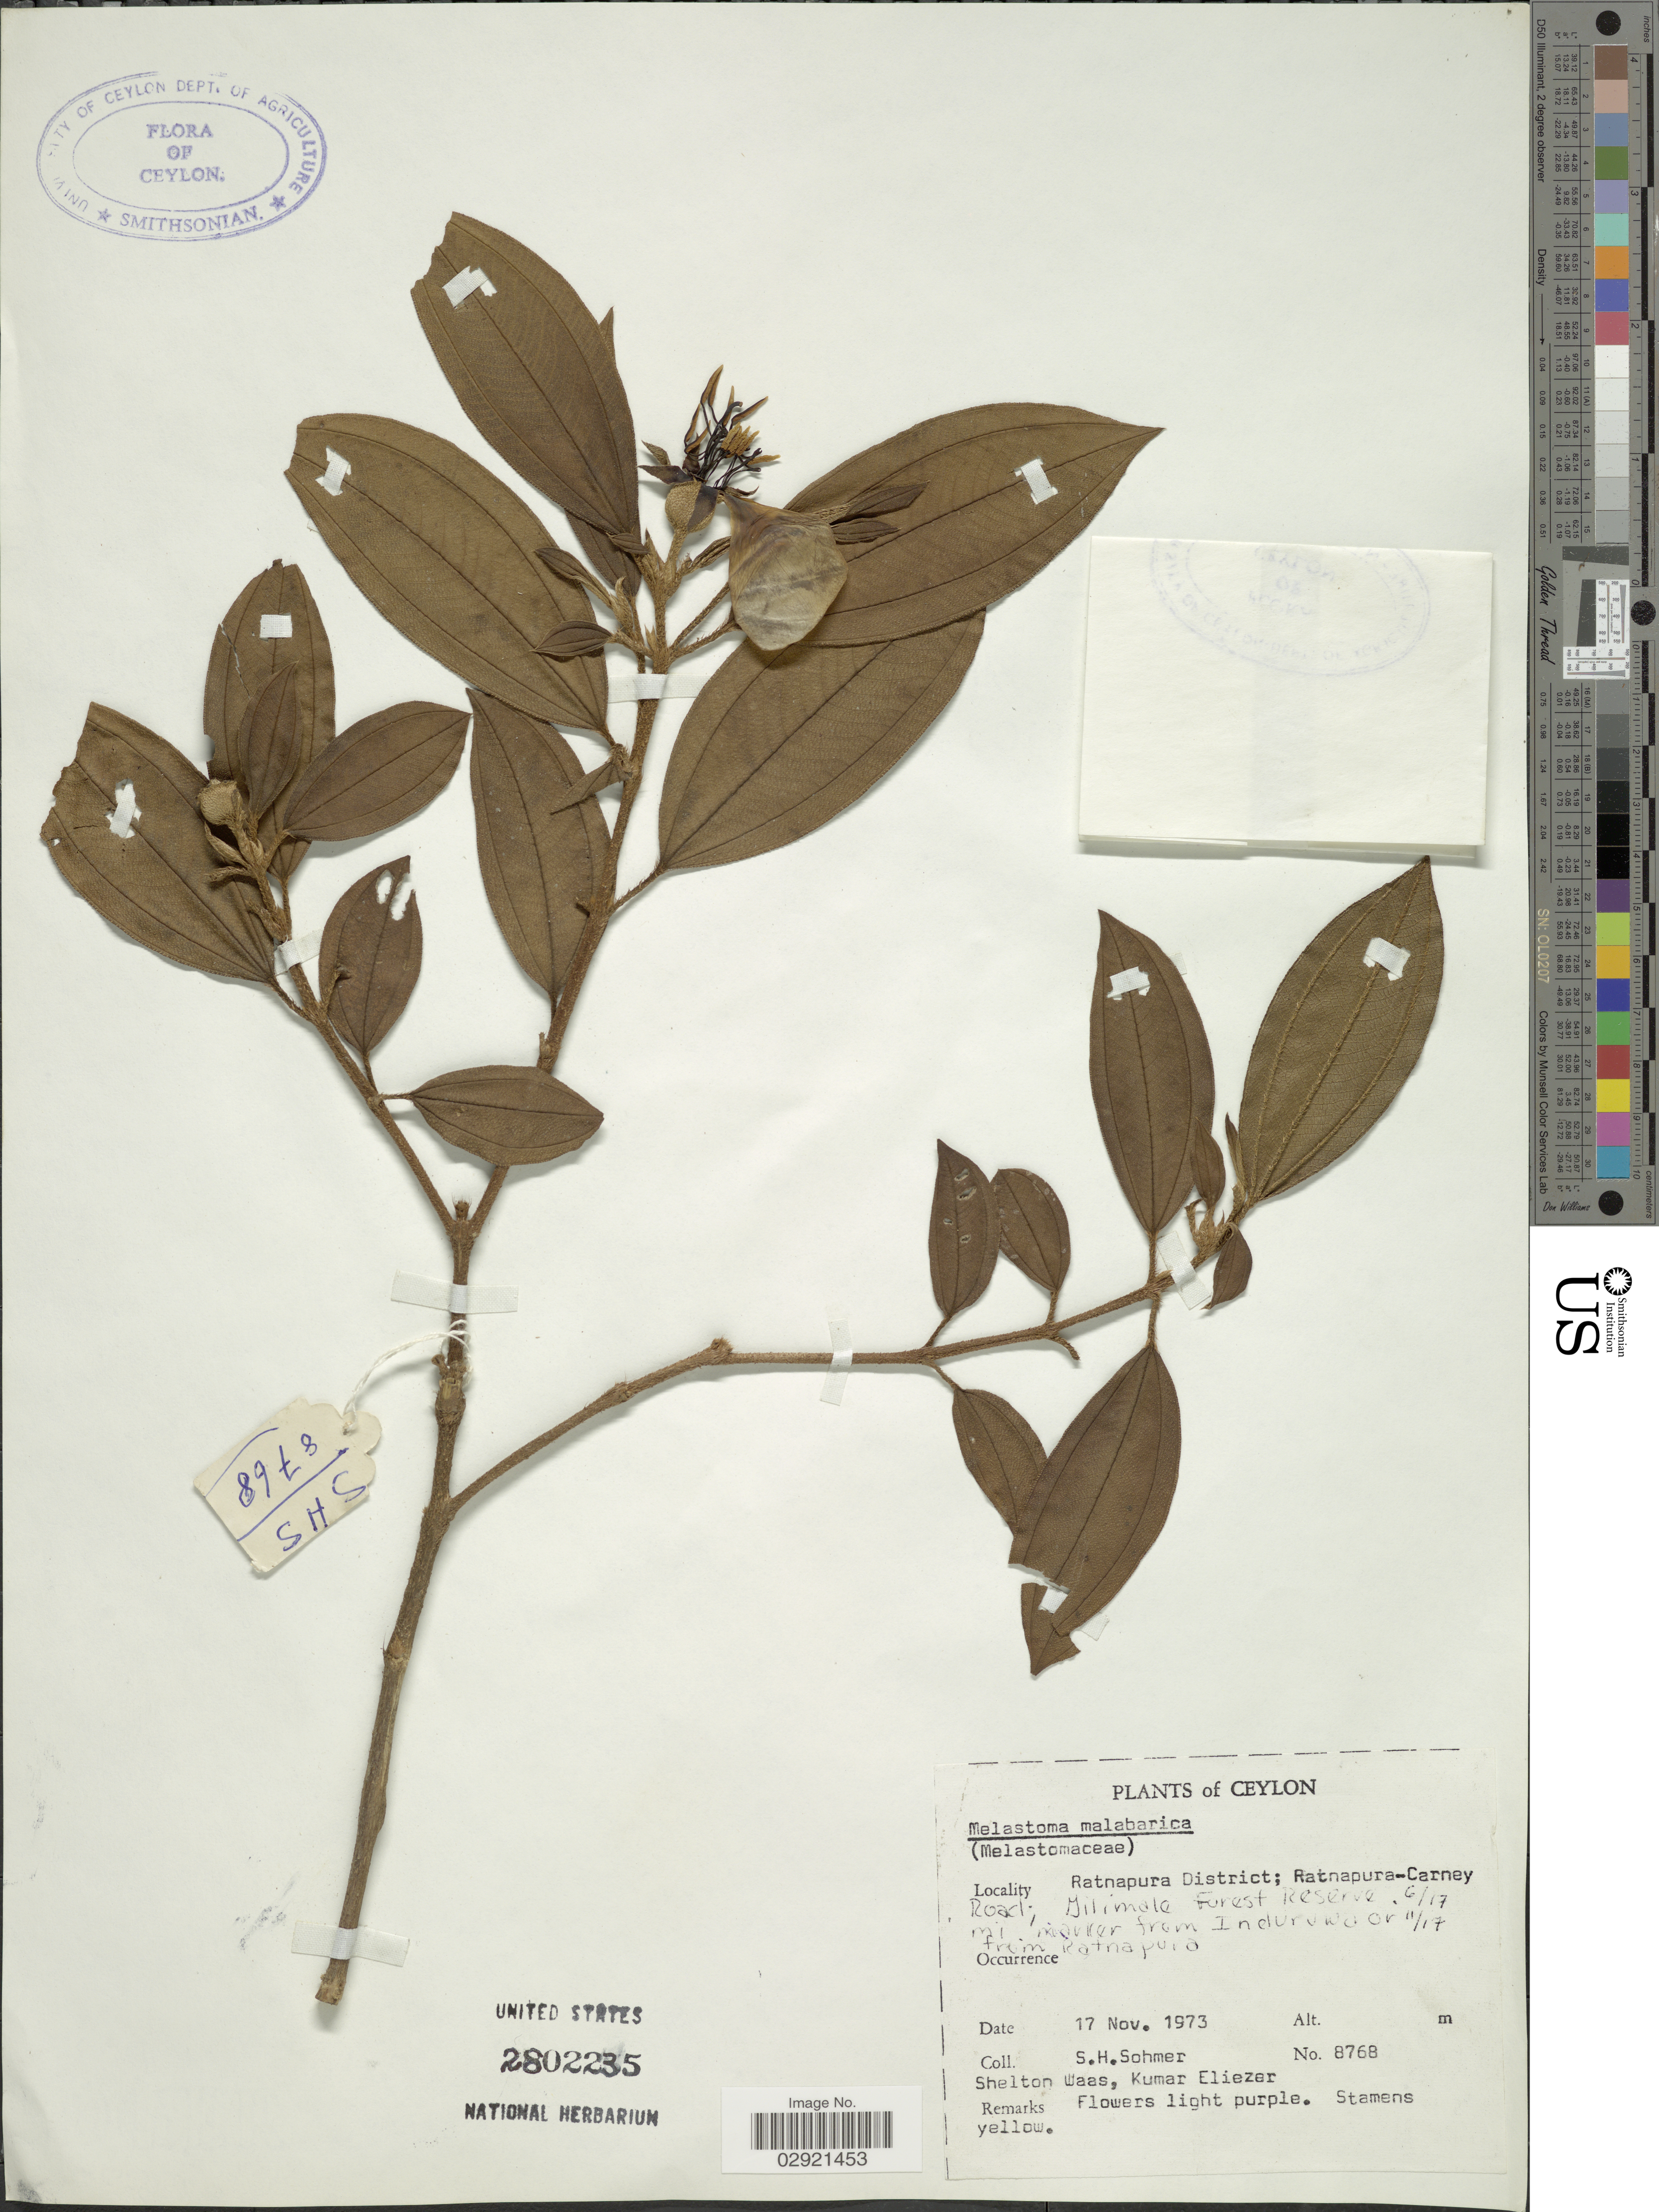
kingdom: Plantae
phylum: Tracheophyta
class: Magnoliopsida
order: Myrtales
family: Melastomataceae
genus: Melastoma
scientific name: Melastoma malabathricum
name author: L.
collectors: S. H. Sohmer, S. Waas & K. Eliezer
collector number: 8768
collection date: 1973-11-17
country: Sri Lanka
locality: Ceylon. Ratnapura District; Ratnapura-Carney Road; Gilimale Forest Reserve. 6/17 mi. marker from Induruwa or 11/17 from Ratnapura.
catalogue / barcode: US 2802235